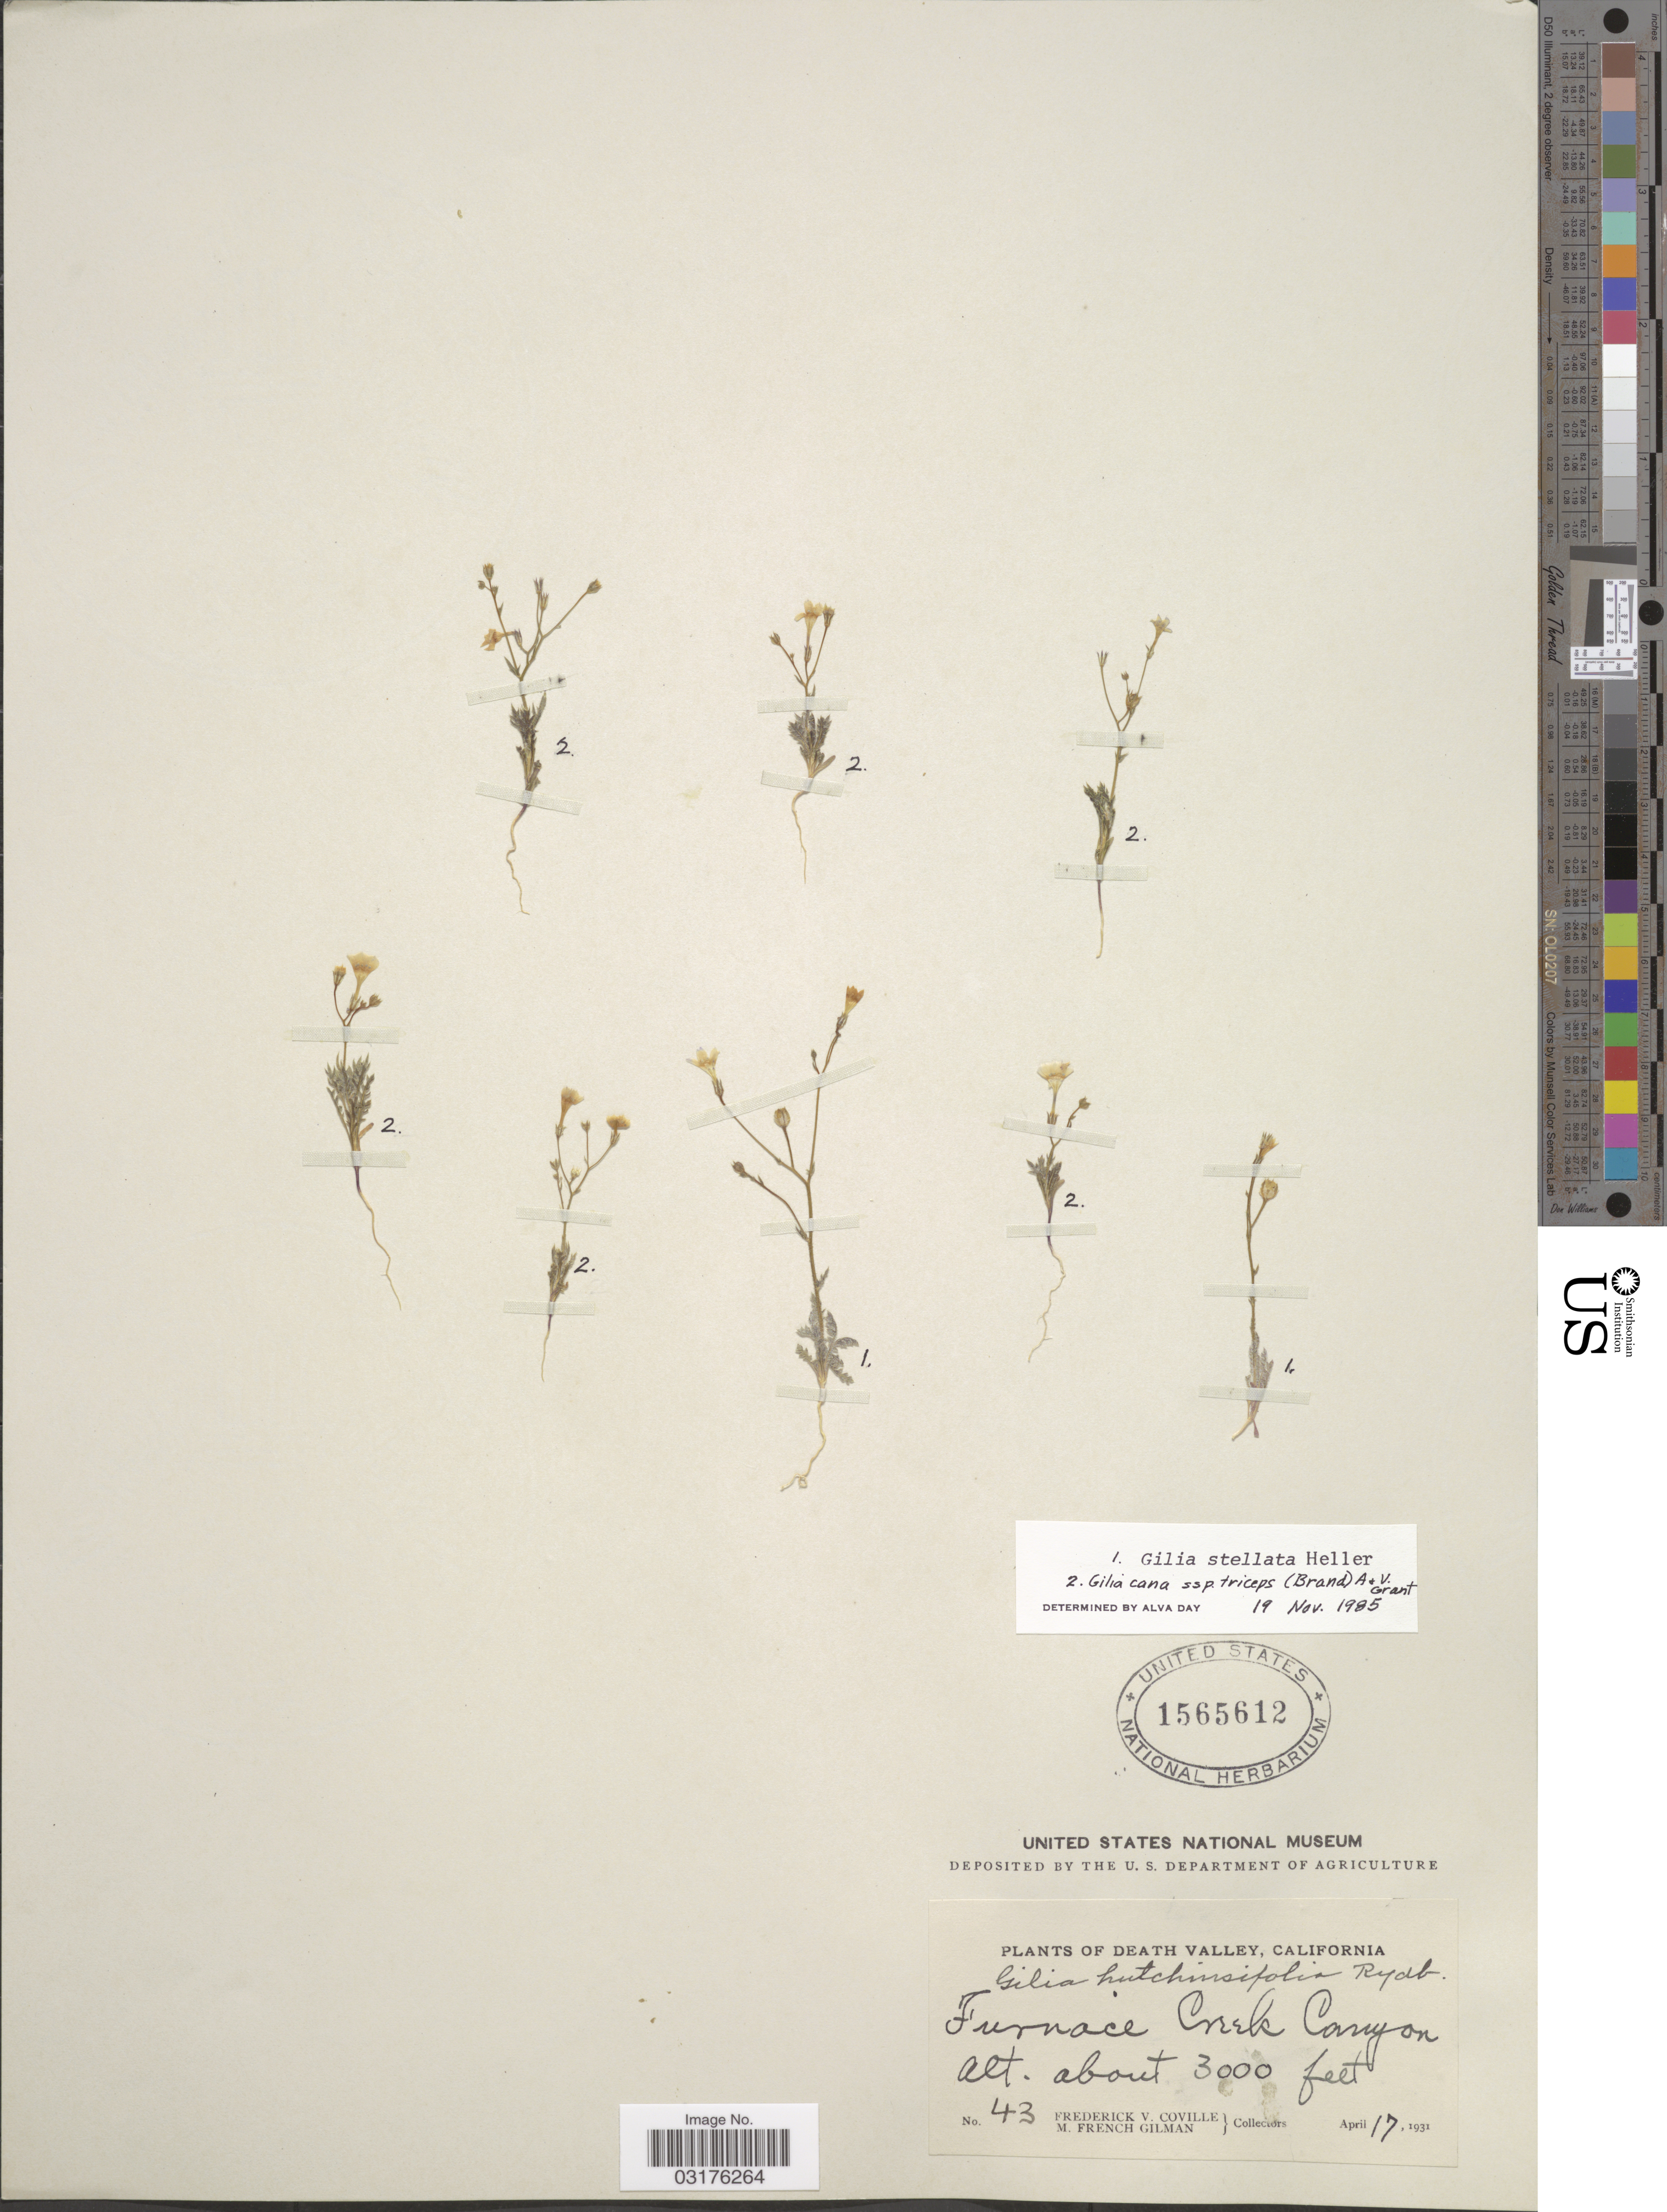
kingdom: Plantae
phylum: Tracheophyta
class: Magnoliopsida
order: Ericales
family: Polemoniaceae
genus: Gilia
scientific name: Gilia stellata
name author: A. Heller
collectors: F. V. Coville & M. F. Gilman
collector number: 43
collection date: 1931-04-17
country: United States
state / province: California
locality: Death Valley, Furnace Creek Canyon.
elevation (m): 914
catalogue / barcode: US 1565612